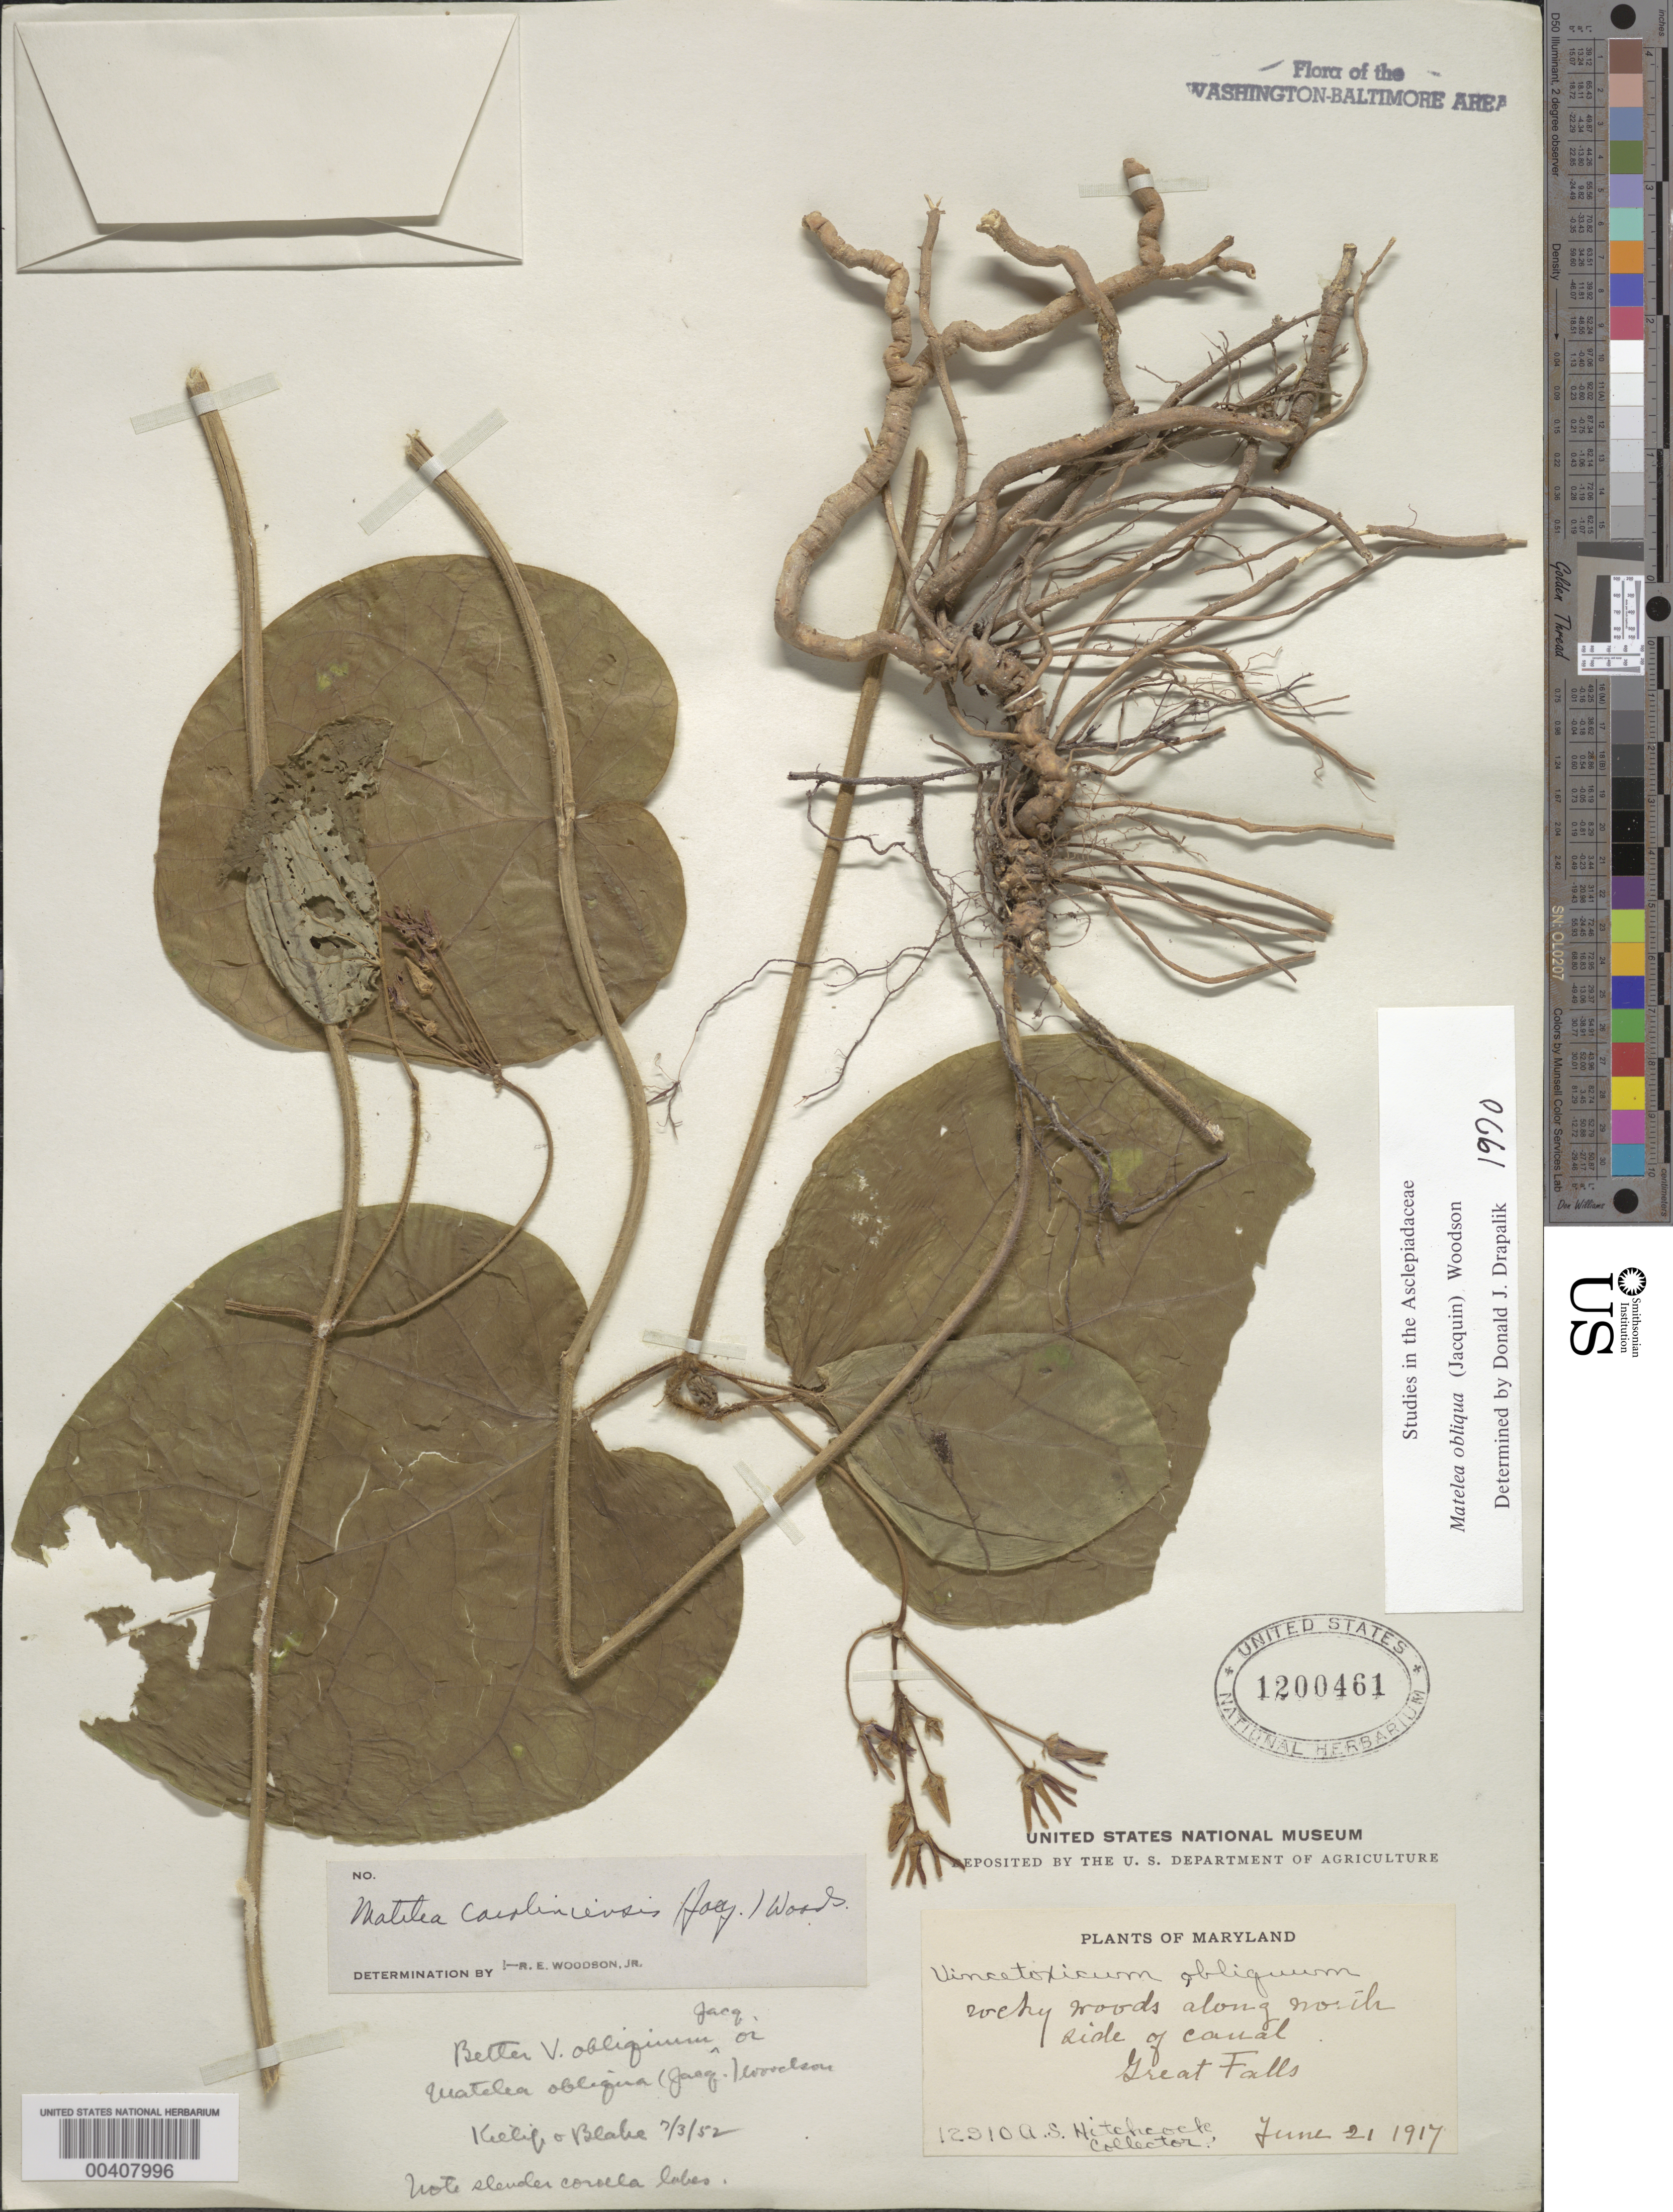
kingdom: Plantae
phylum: Tracheophyta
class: Magnoliopsida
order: Gentianales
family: Apocynaceae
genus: Matelea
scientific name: Matelea obliqua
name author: (Jacq.) Woodson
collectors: A. S. Hitchcock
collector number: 12910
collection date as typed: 21 Jun 1917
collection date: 1917-06-21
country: United States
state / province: Maryland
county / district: Montgomery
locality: Great Falls C. & O. Canal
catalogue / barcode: US 1200461